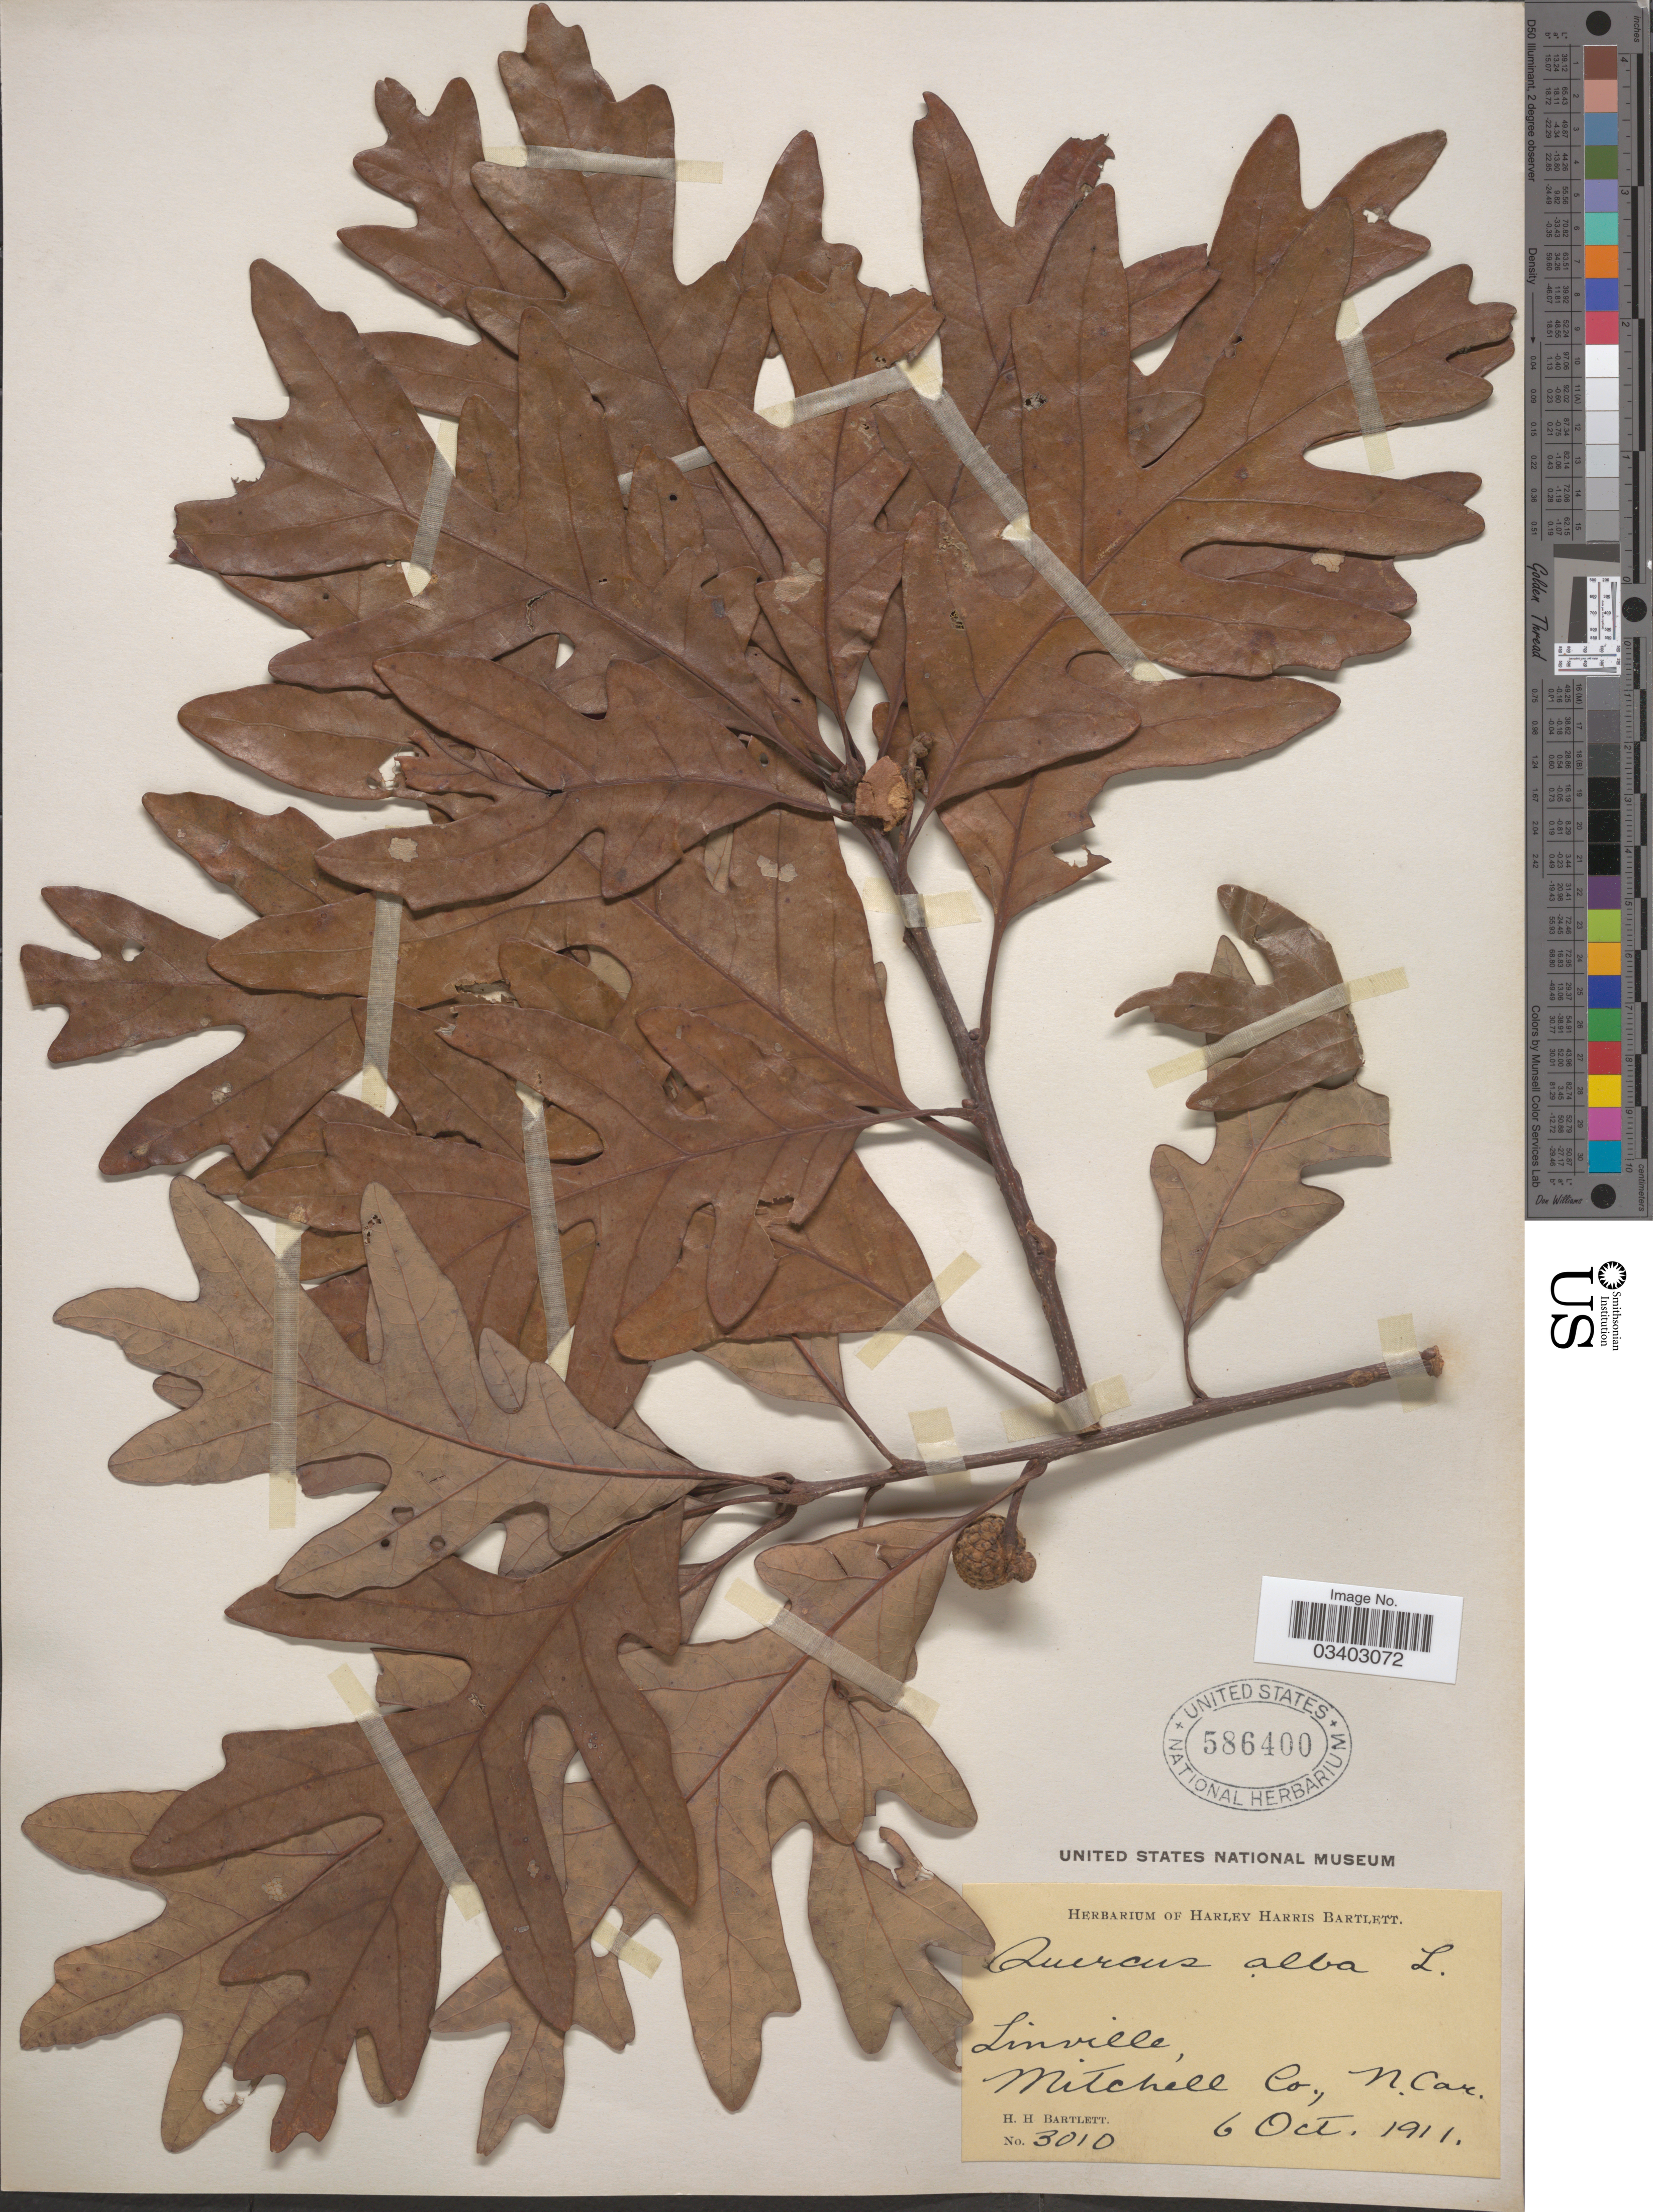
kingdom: Plantae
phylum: Tracheophyta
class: Magnoliopsida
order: Fagales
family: Fagaceae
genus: Quercus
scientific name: Quercus alba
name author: L.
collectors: H. H. Bartlett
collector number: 3010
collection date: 1911-10-06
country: United States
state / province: North Carolina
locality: Linville, Mitchell Co.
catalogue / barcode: US 586400